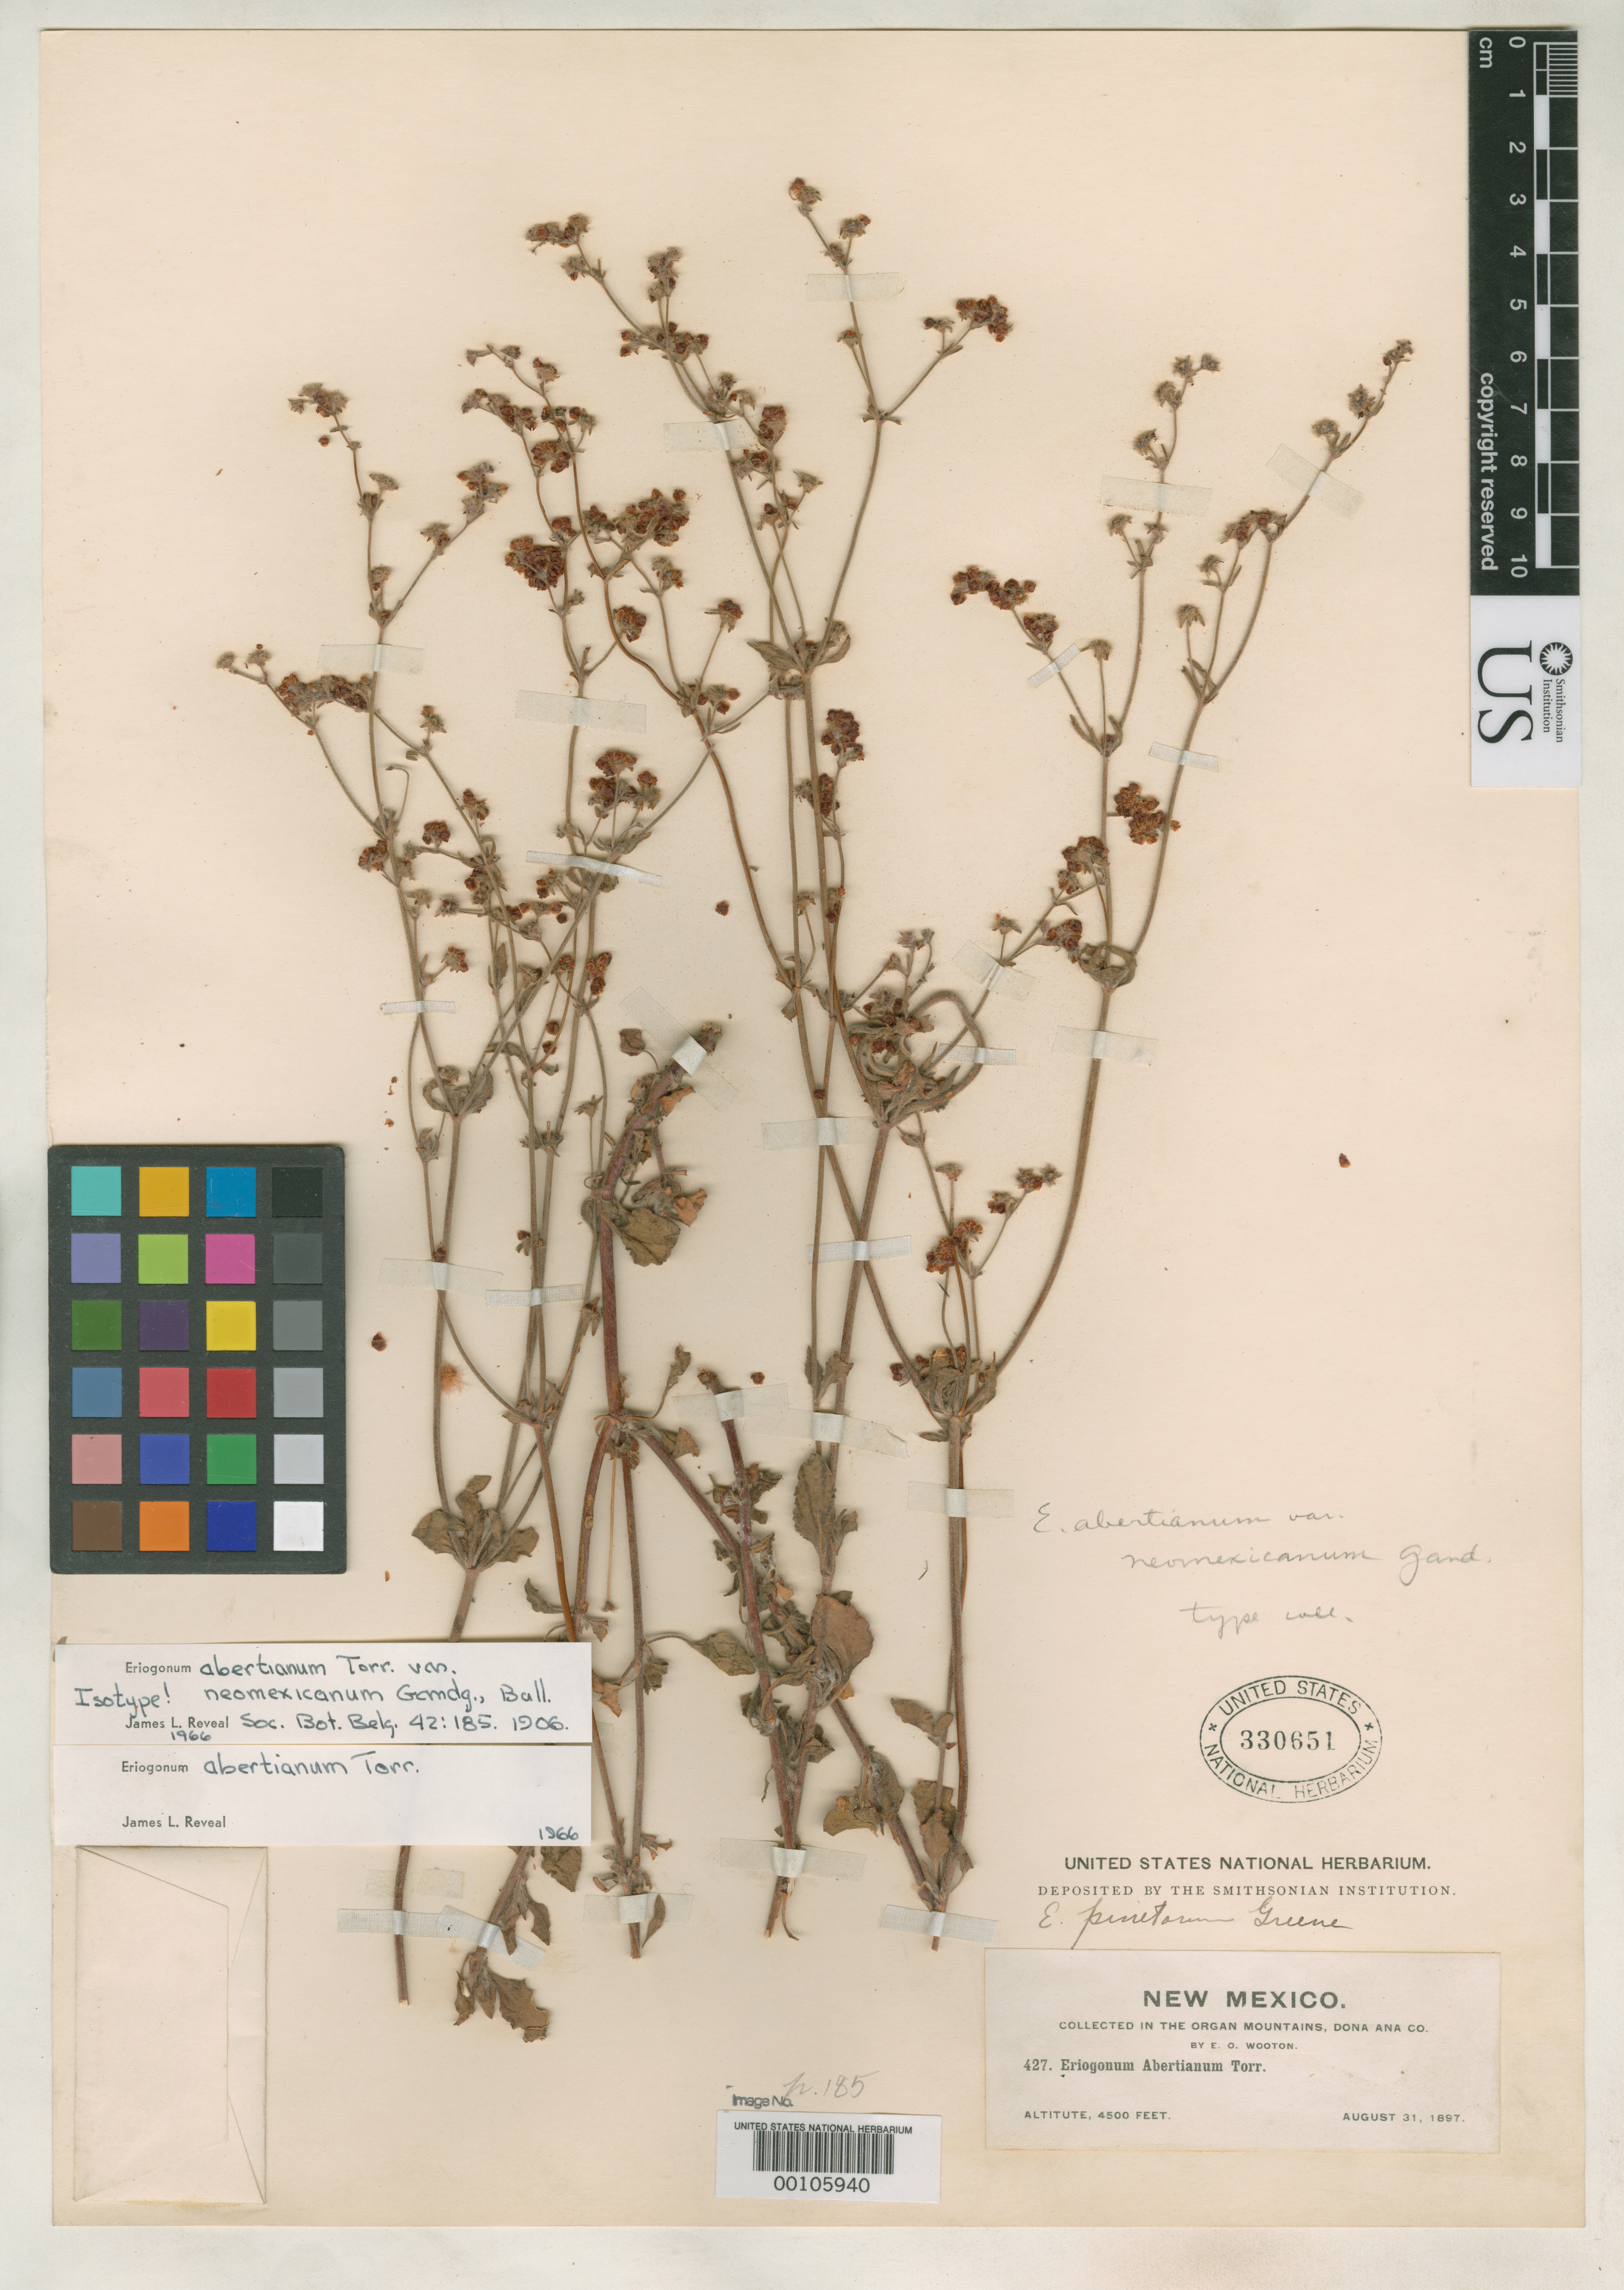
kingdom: Plantae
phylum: Tracheophyta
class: Magnoliopsida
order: Caryophyllales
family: Polygonaceae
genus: Eriogonum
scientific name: Eriogonum abertianum var. neomexicanum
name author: Brand in Engl.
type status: Isotype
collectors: E. O. Wooton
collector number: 427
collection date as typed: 31 Aug 1897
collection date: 1897-08-31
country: United States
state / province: New Mexico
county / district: Dona Ana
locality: Organ Mountains.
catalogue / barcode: US 330651